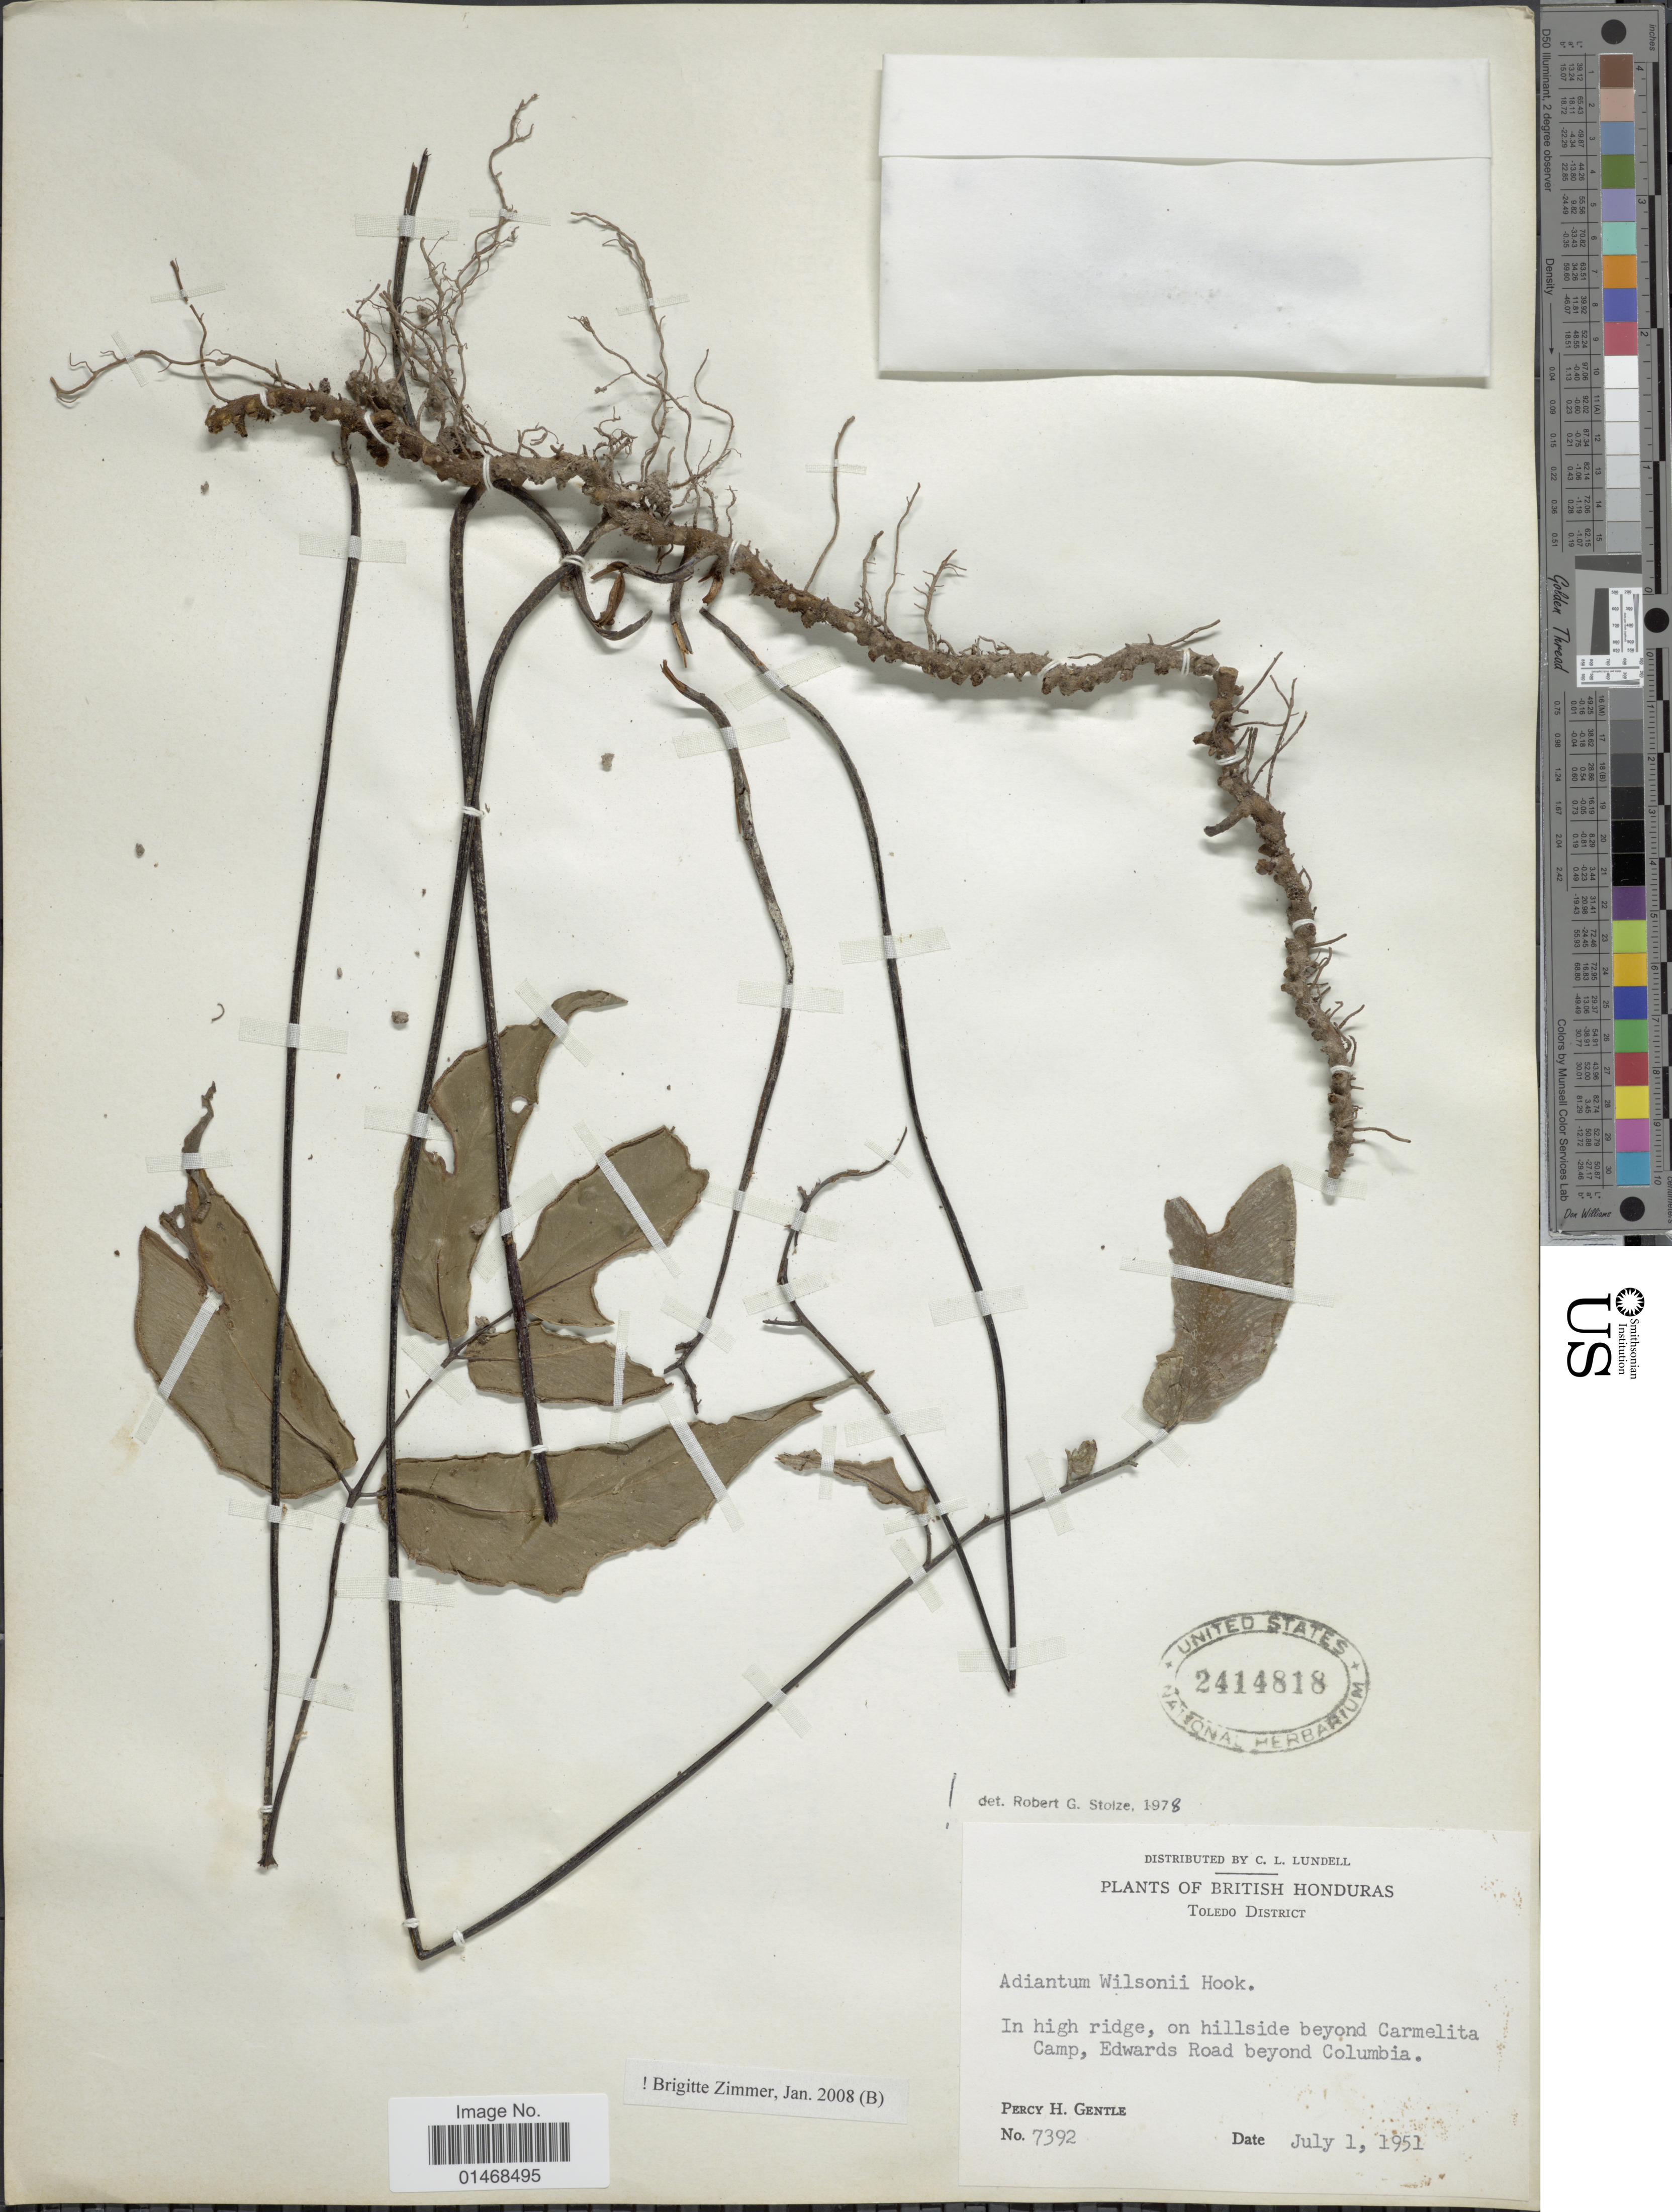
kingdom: Plantae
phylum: Tracheophyta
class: Polypodiopsida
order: Polypodiales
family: Pteridaceae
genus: Adiantum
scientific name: Adiantum wilsonii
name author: Hook.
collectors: P. H. Gentle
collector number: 7392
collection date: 1951-07-01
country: Belize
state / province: Toledo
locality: British Honduras, Toledo District, on hillside beyond Carmelita Camp,Edwards Road beyon Columbia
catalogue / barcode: US 2414818